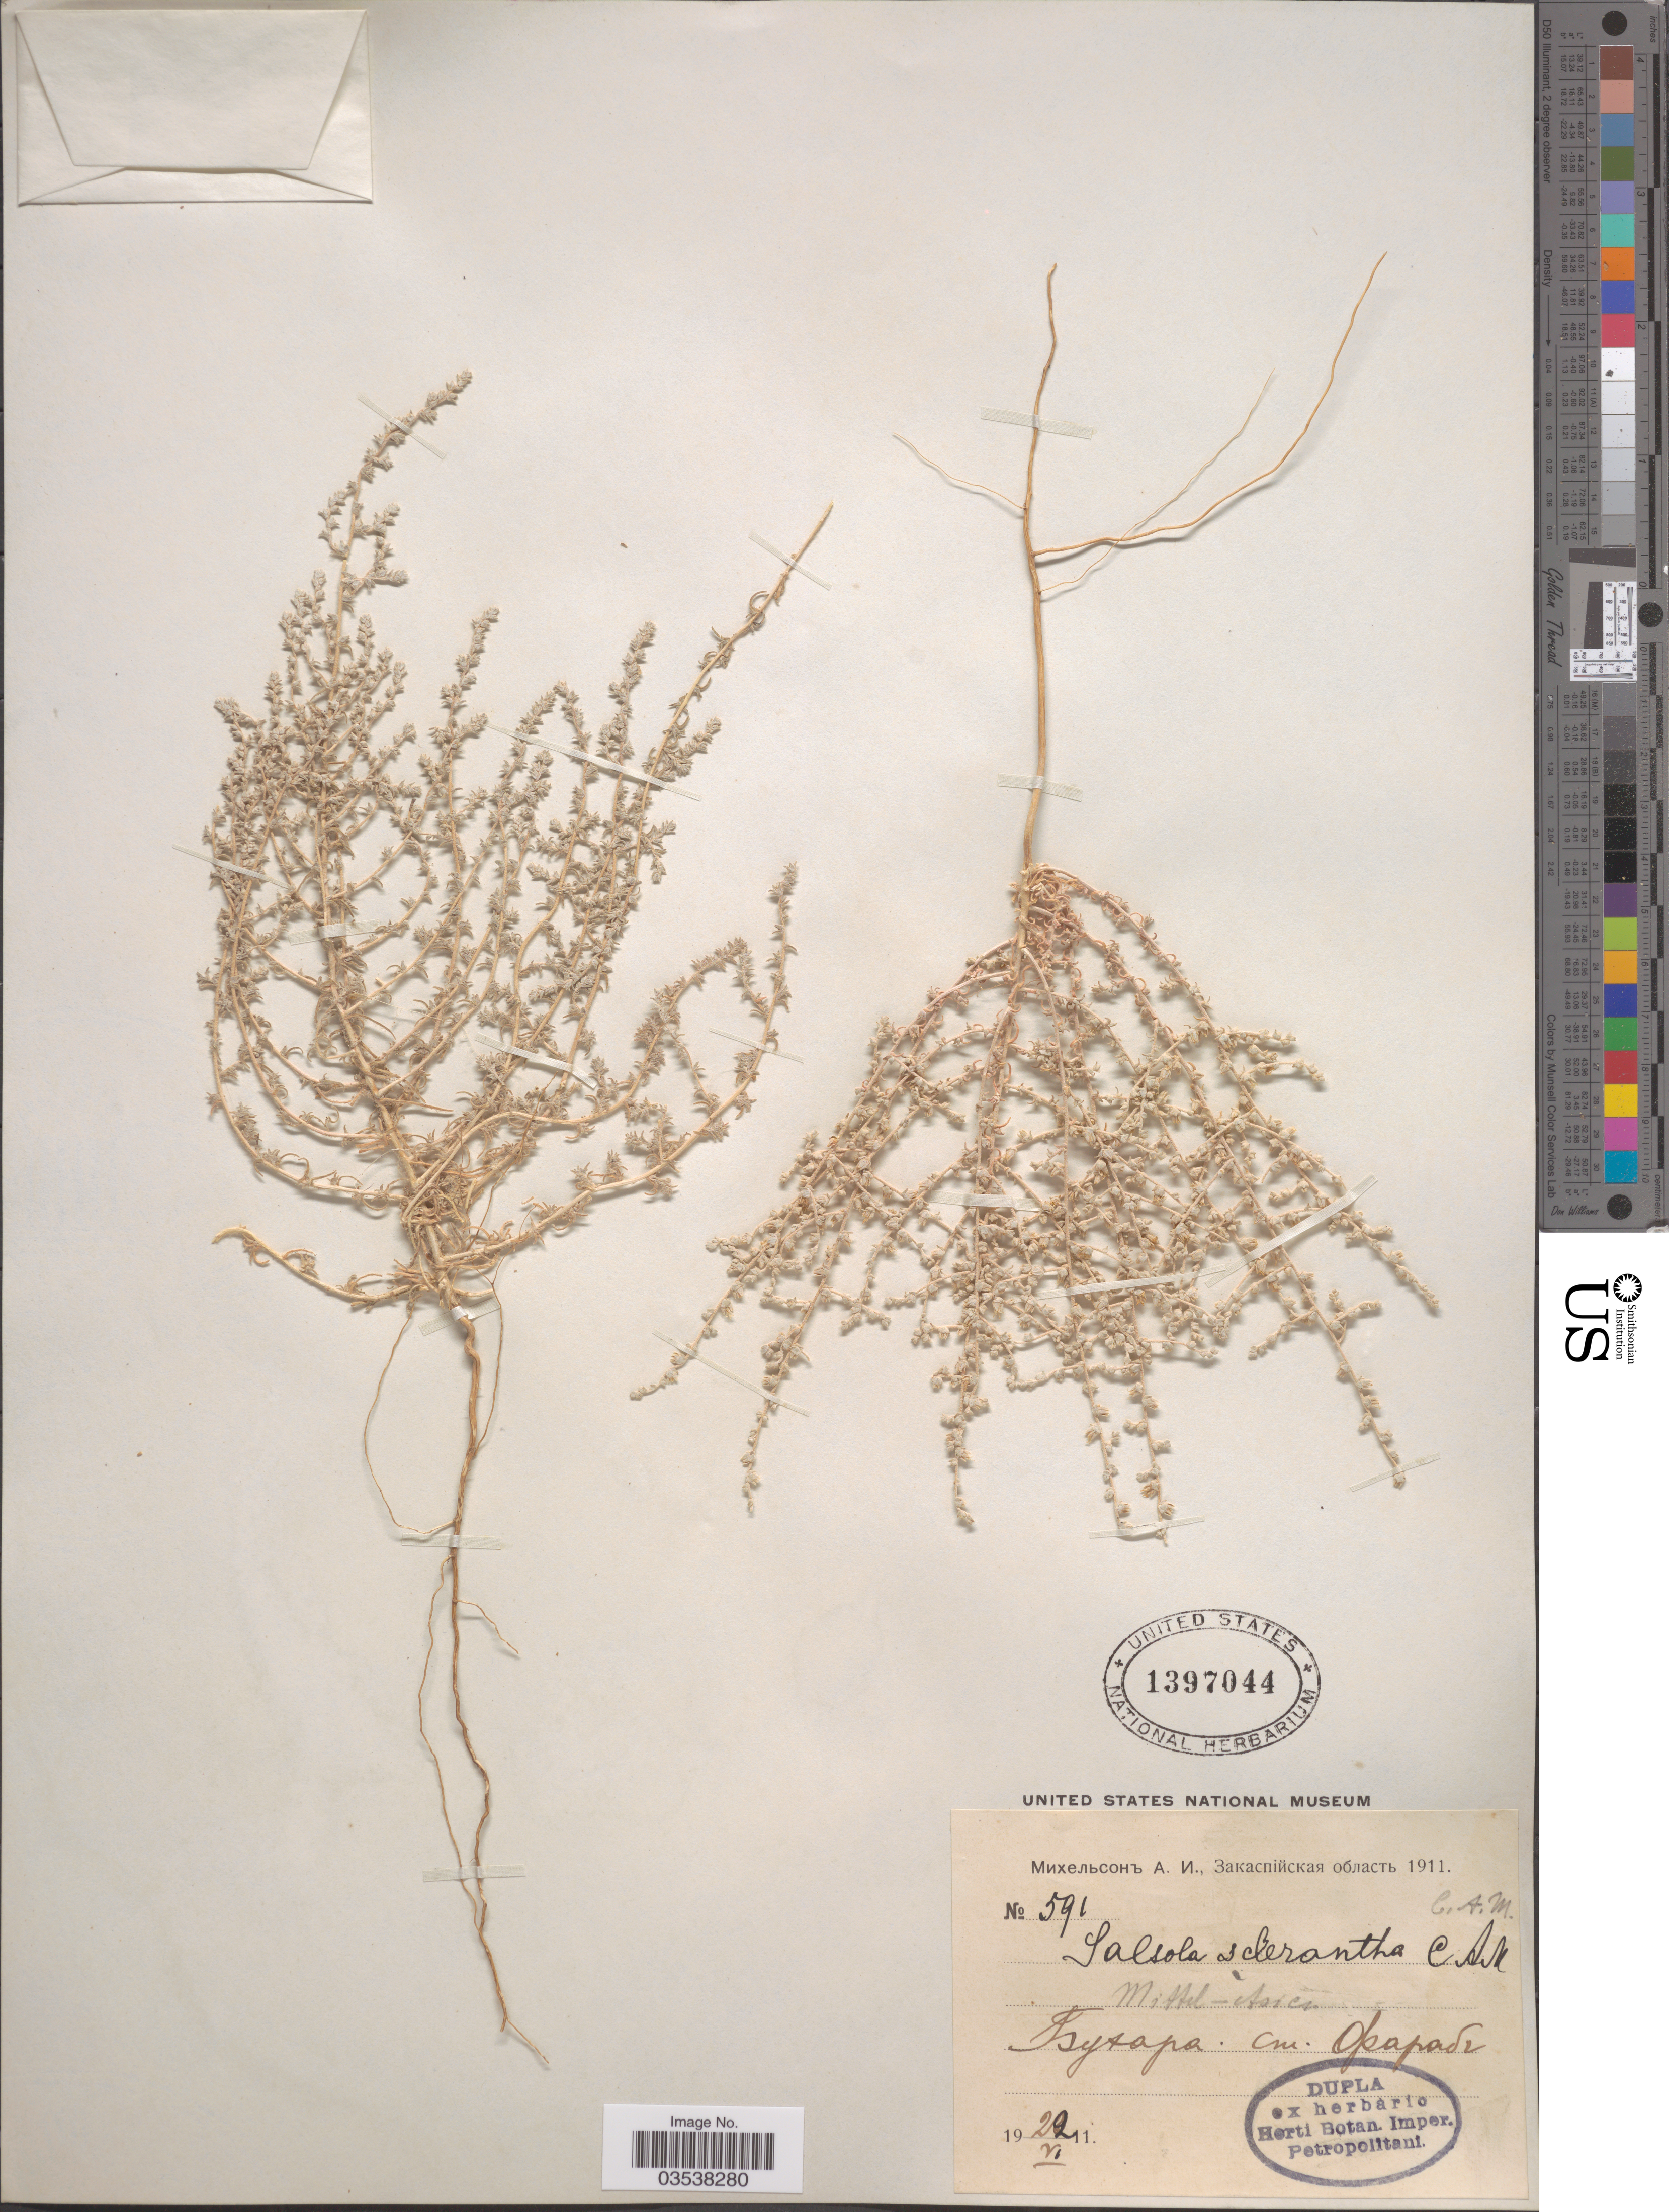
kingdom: Plantae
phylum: Tracheophyta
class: Magnoliopsida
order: Caryophyllales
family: Amaranthaceae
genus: Caroxylon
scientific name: Caroxylon scleranthum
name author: (C.A. Mey.) Akhani & Roalson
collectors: A. Mikhelson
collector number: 591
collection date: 1911-06-22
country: Uzbekistan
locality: Bukhora, Farab station.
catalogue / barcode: US 1397044